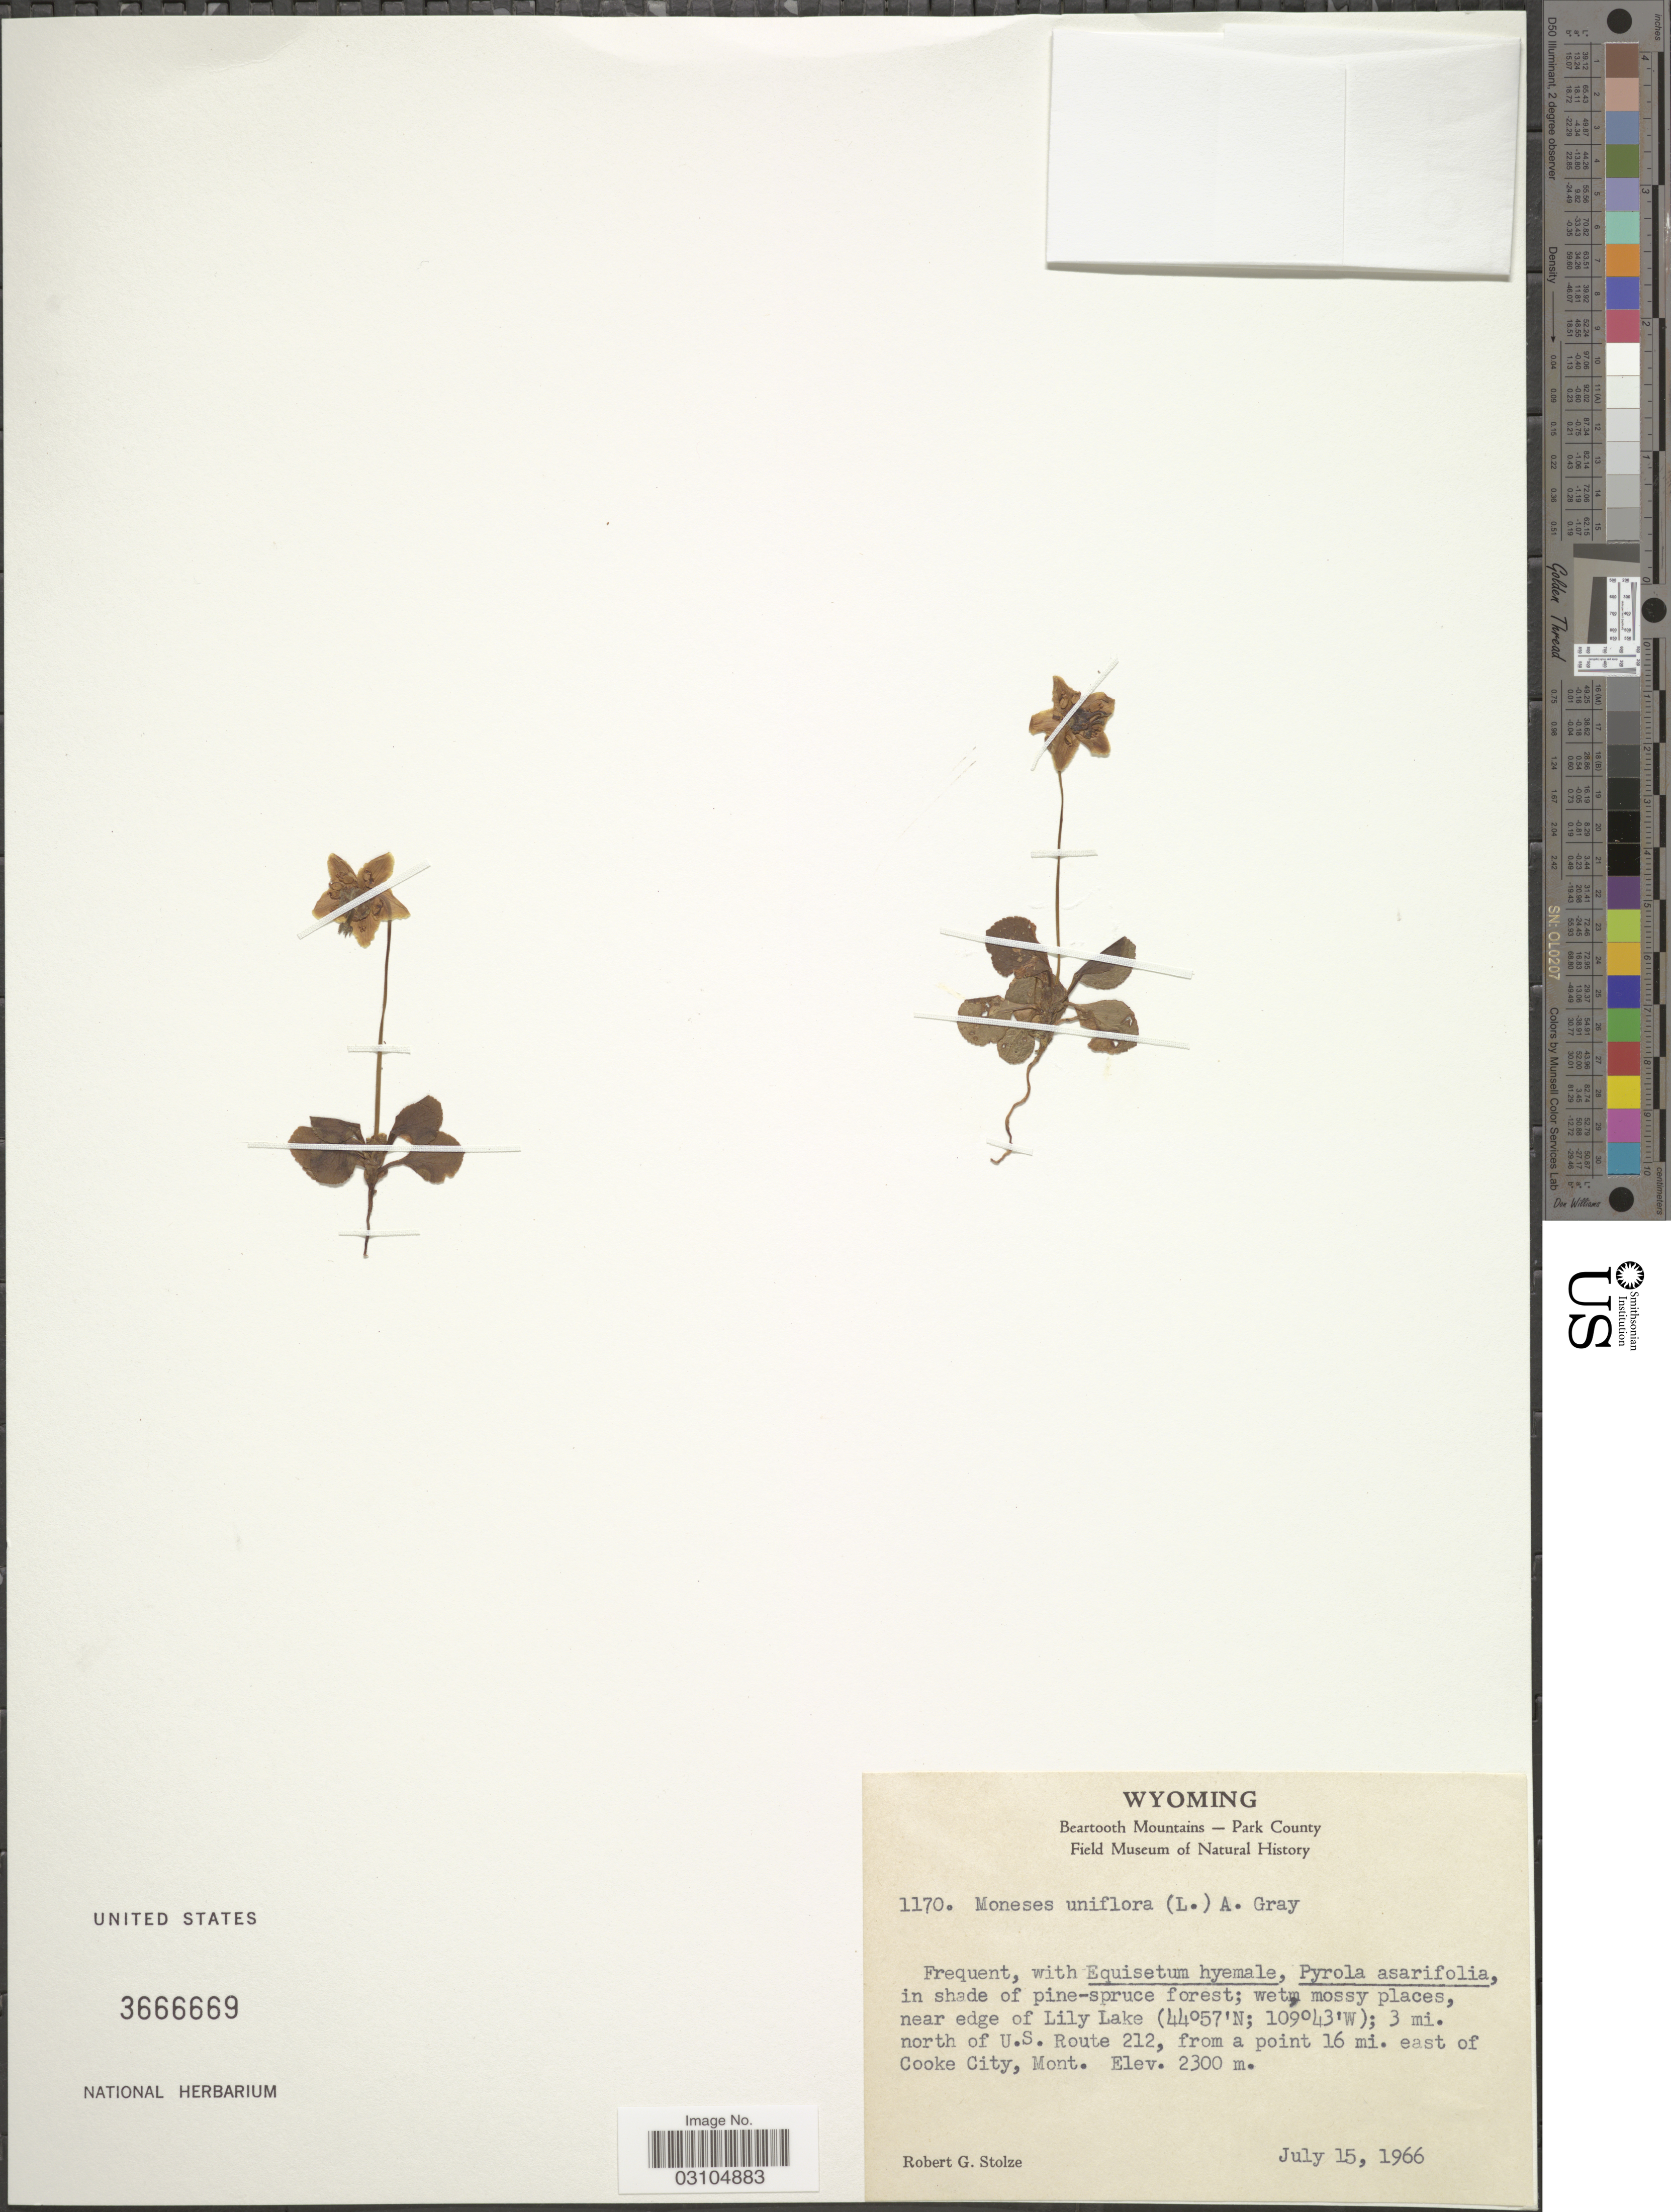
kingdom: Plantae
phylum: Tracheophyta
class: Magnoliopsida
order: Ericales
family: Ericaceae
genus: Moneses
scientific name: Moneses uniflora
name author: (L.) A. Gray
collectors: R. G. Stolze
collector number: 1170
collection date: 1966-07-15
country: United States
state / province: Montana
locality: Near edge of Lily Lake, 3 mi. north of U.S. Route 212, from a point 16 mi. east of Cooke City, Mont.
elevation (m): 2300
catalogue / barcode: US 3666669